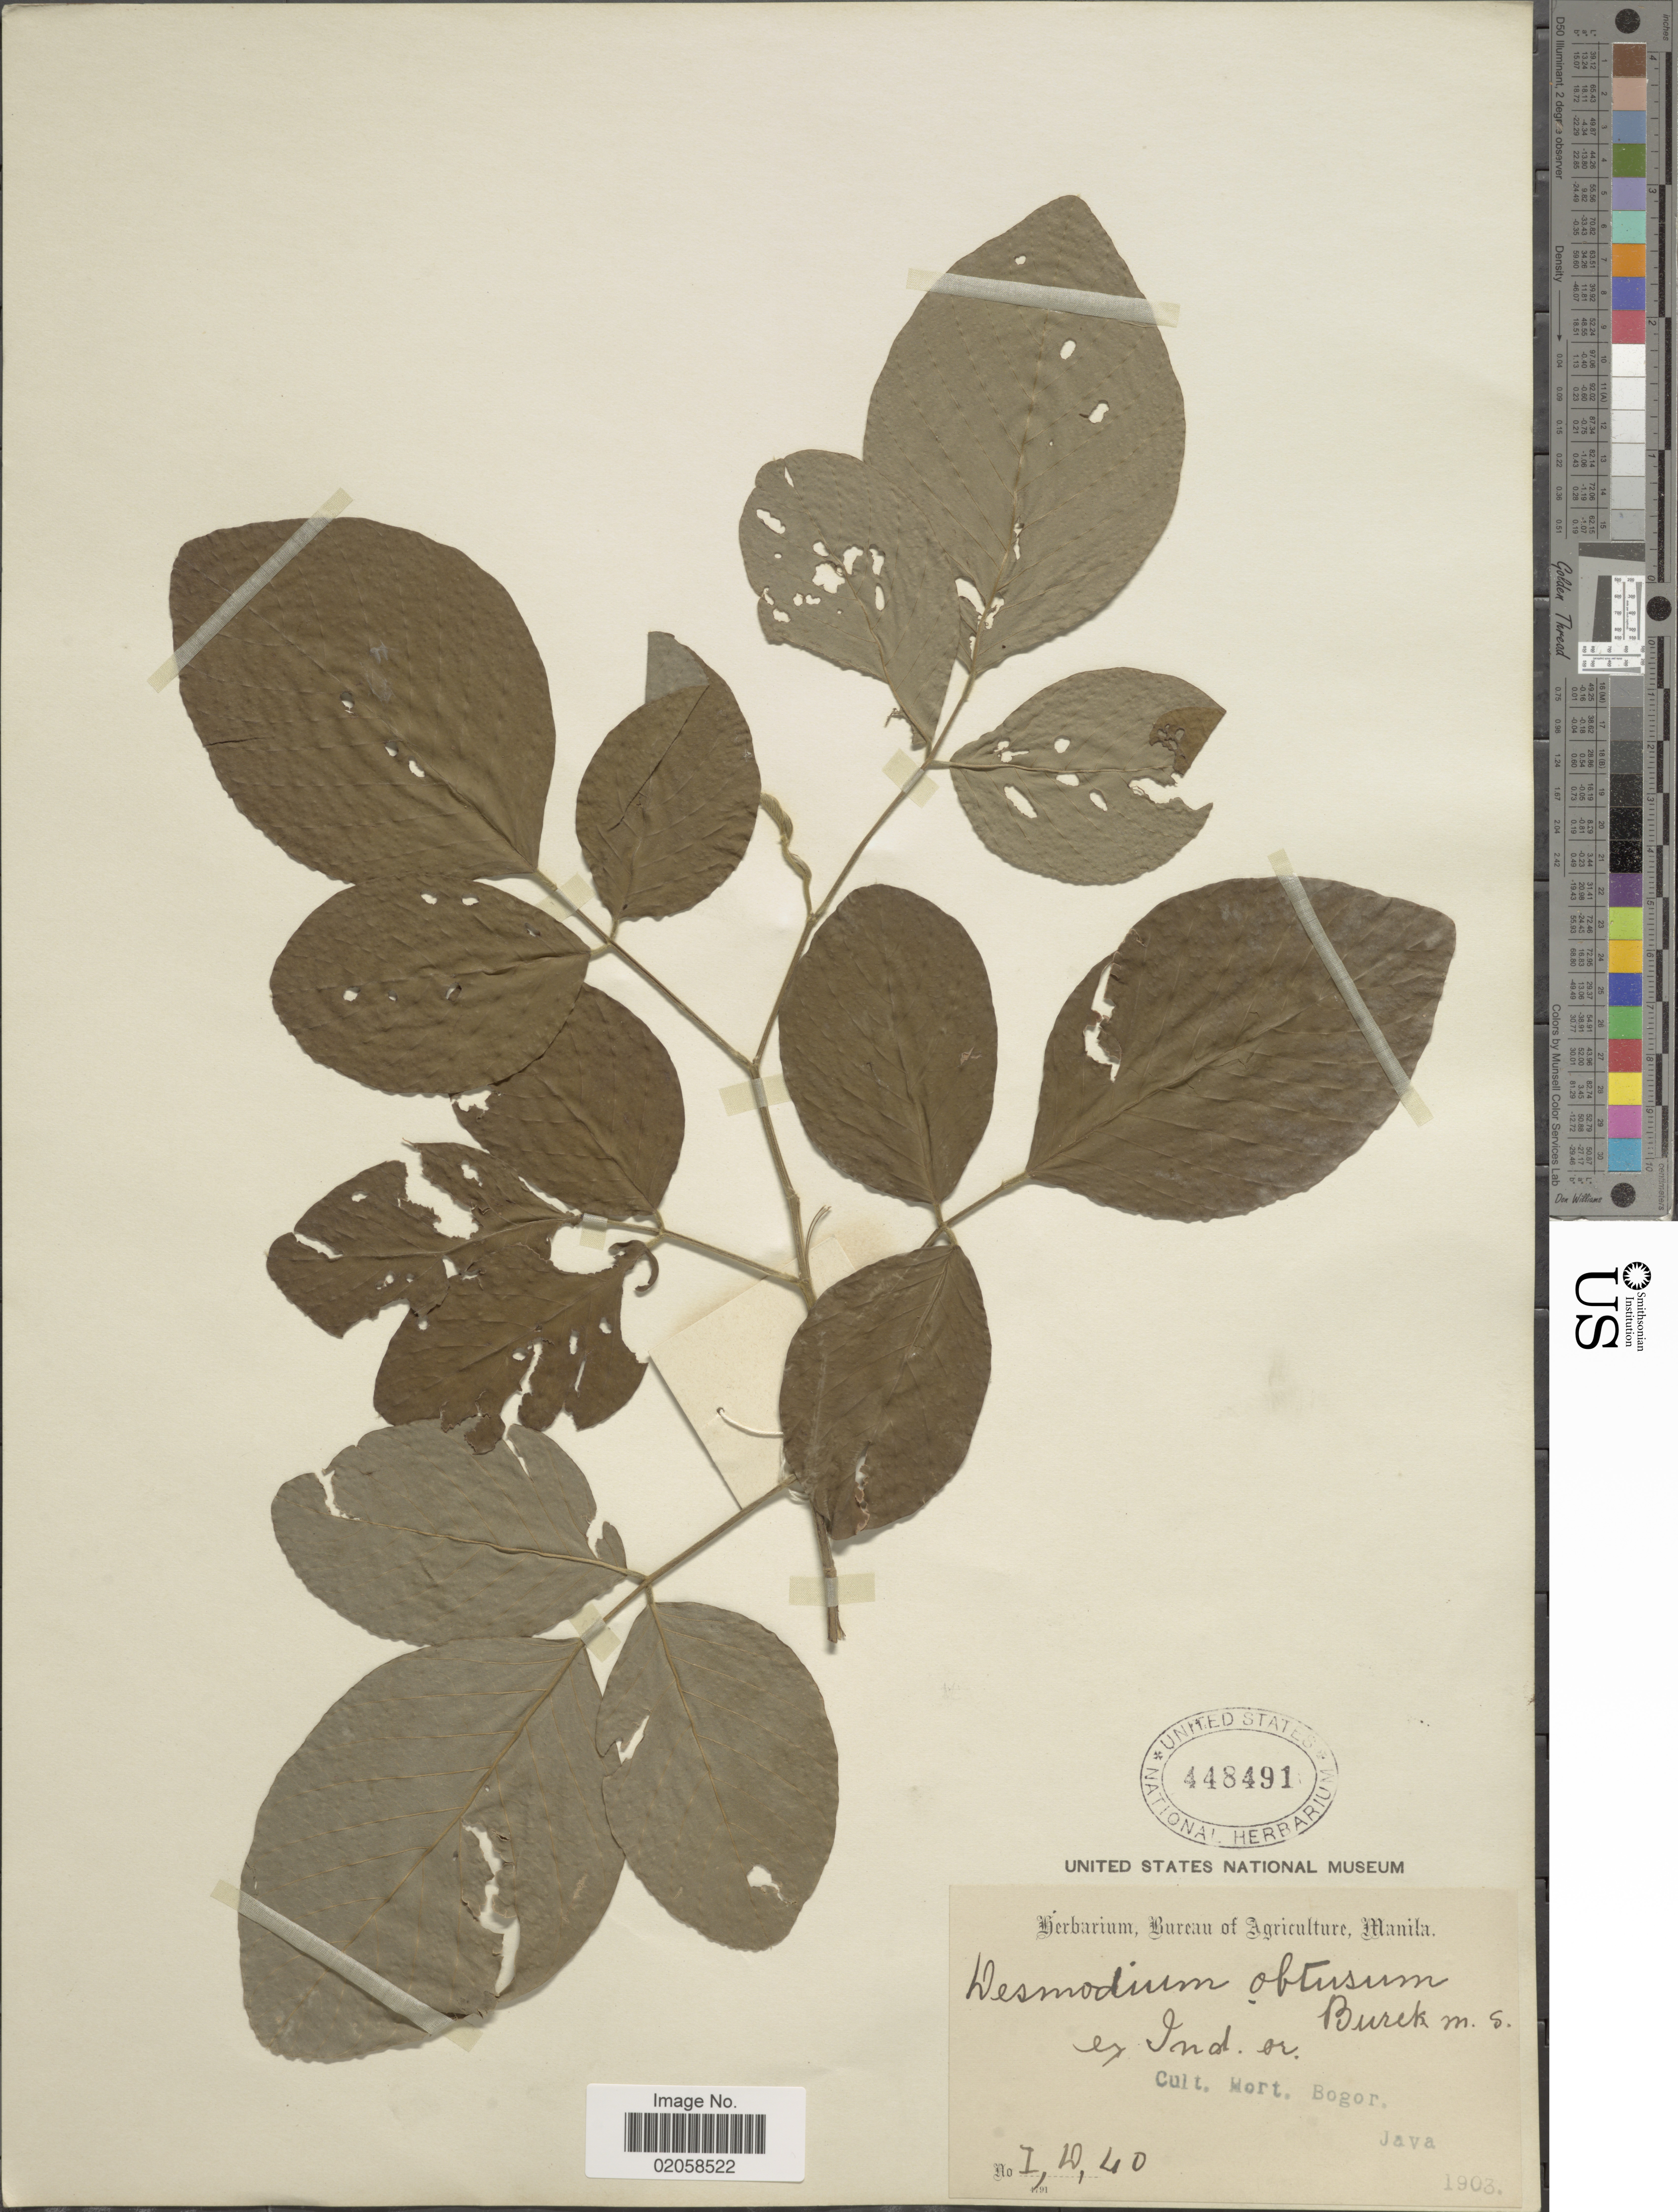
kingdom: Plantae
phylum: Tracheophyta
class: Magnoliopsida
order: Fabales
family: Fabaceae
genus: Desmodium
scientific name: Desmodium obtusum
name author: (Muhl. ex Willd.) DC.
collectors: ex Herb. Bur. Agric. Manila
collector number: I, D, 40.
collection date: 1903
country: Indonesia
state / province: Java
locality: Ex Ind. or., cult. Hort. Bogor.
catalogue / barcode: US 448491